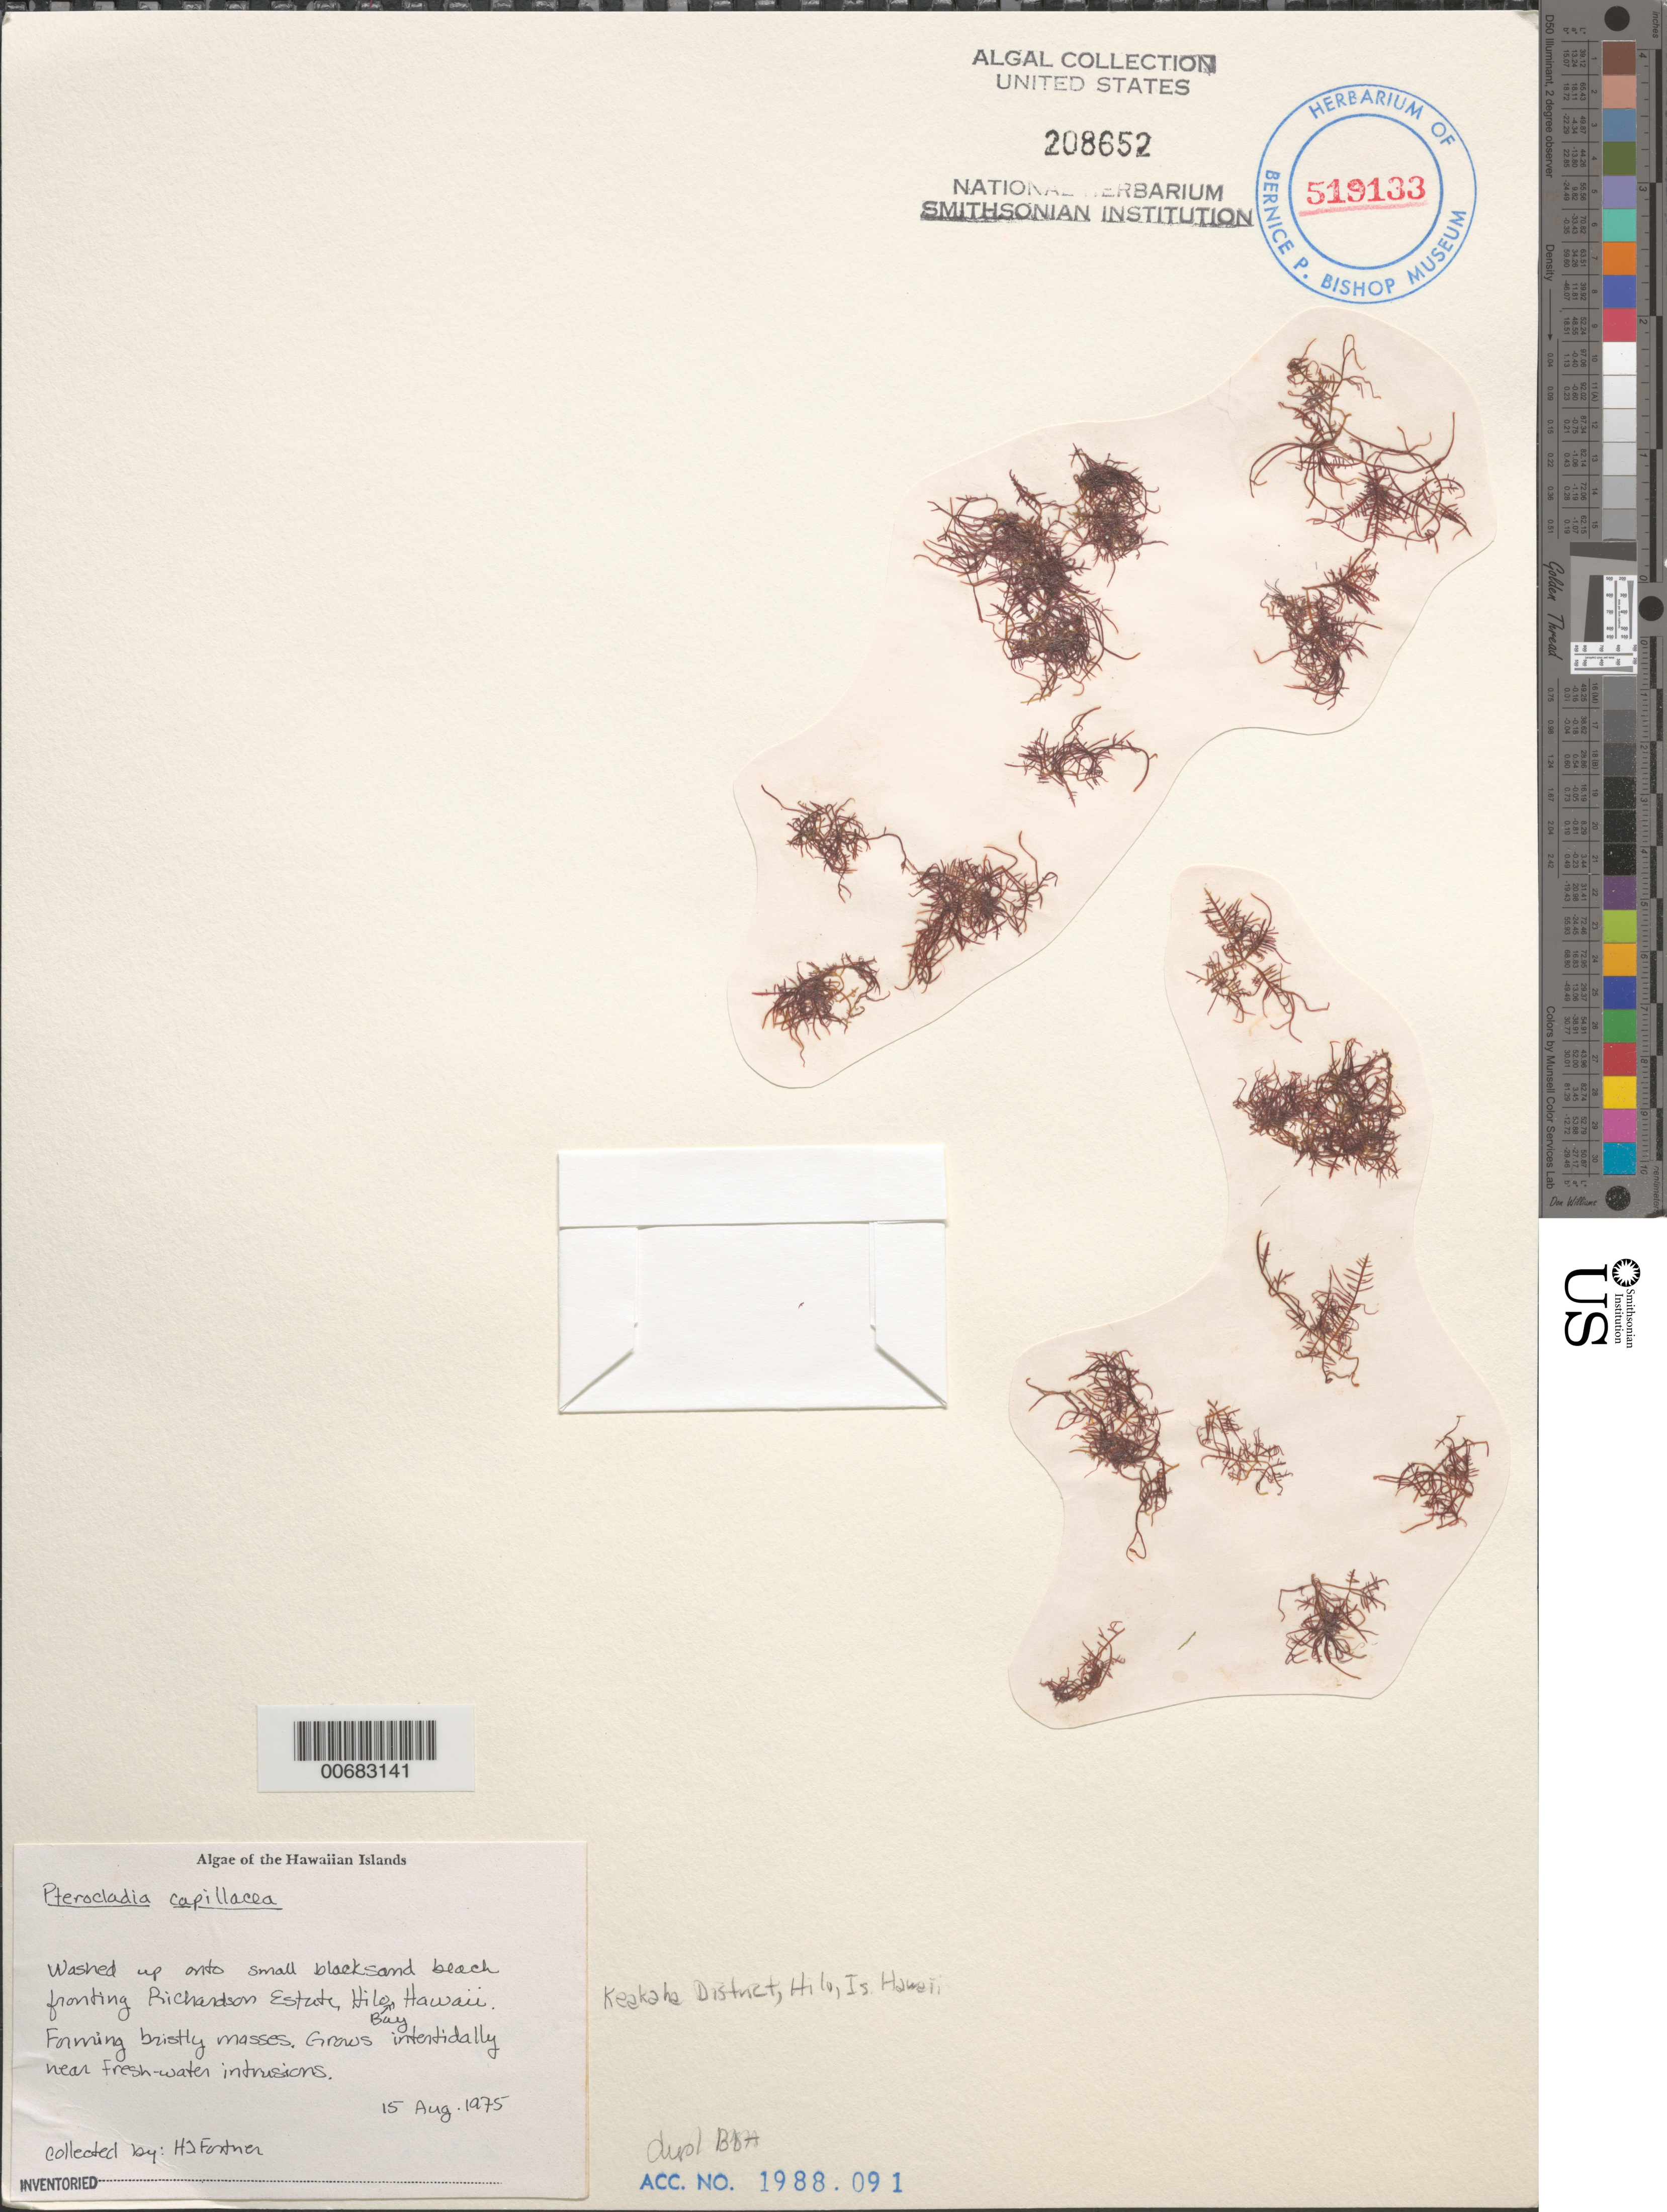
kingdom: Plantae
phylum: Rhodophyta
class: Florideophyceae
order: Gelidiales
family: Pterocladiaceae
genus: Pterocladiella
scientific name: Pterocladiella capillacea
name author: (S.G. Gmel.) Santelices & Hommers.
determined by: Algae name updating Project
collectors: H. Fortner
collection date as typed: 15 Aug 1975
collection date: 1975-08-15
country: United States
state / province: Hawaii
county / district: Hawaii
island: Hawaii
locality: Richardson Estate, Hilo Bay, Keakaha District, Hilo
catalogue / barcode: US 208652